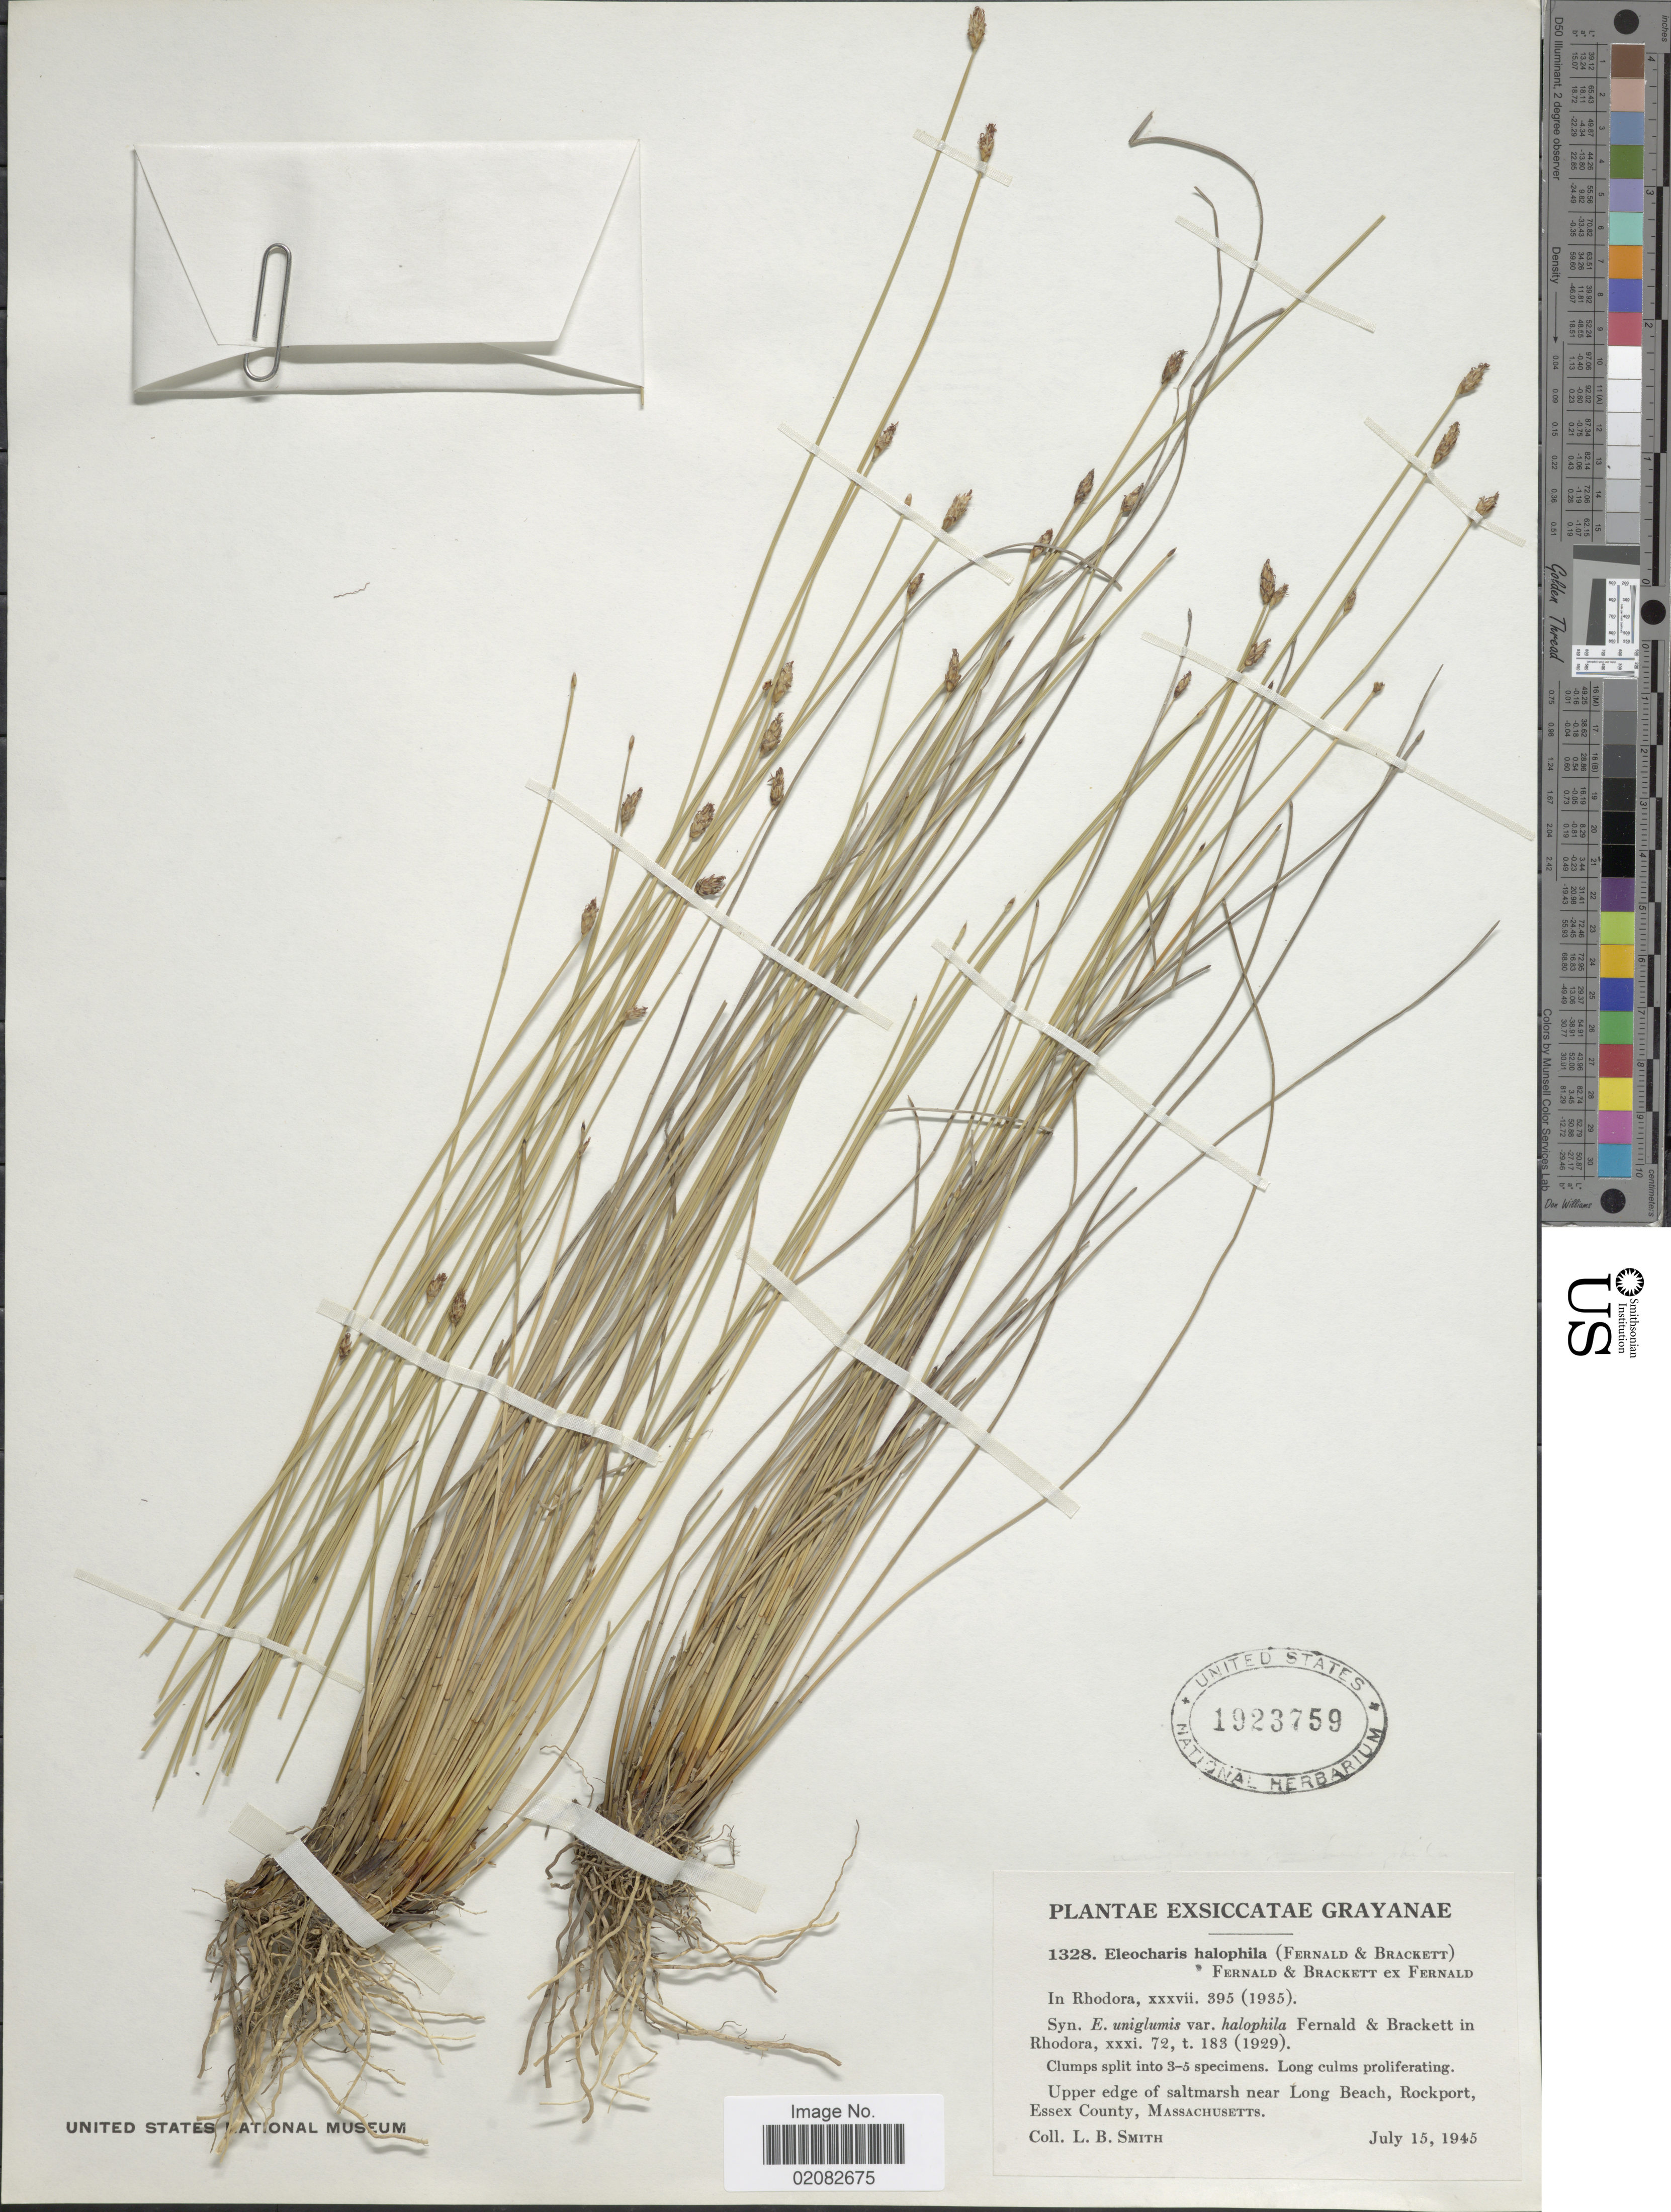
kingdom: Plantae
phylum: Tracheophyta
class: Liliopsida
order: Poales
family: Cyperaceae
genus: Eleocharis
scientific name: Eleocharis halophila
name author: (Fernald & Brackett) Fernald & Brackett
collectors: L. Smith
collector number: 1328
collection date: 1945-07-15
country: United States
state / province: Massachusetts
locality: Grayanae, Upper edge of saltmarsh near Long Beach, Rockport, Essex County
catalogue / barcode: US 1923759